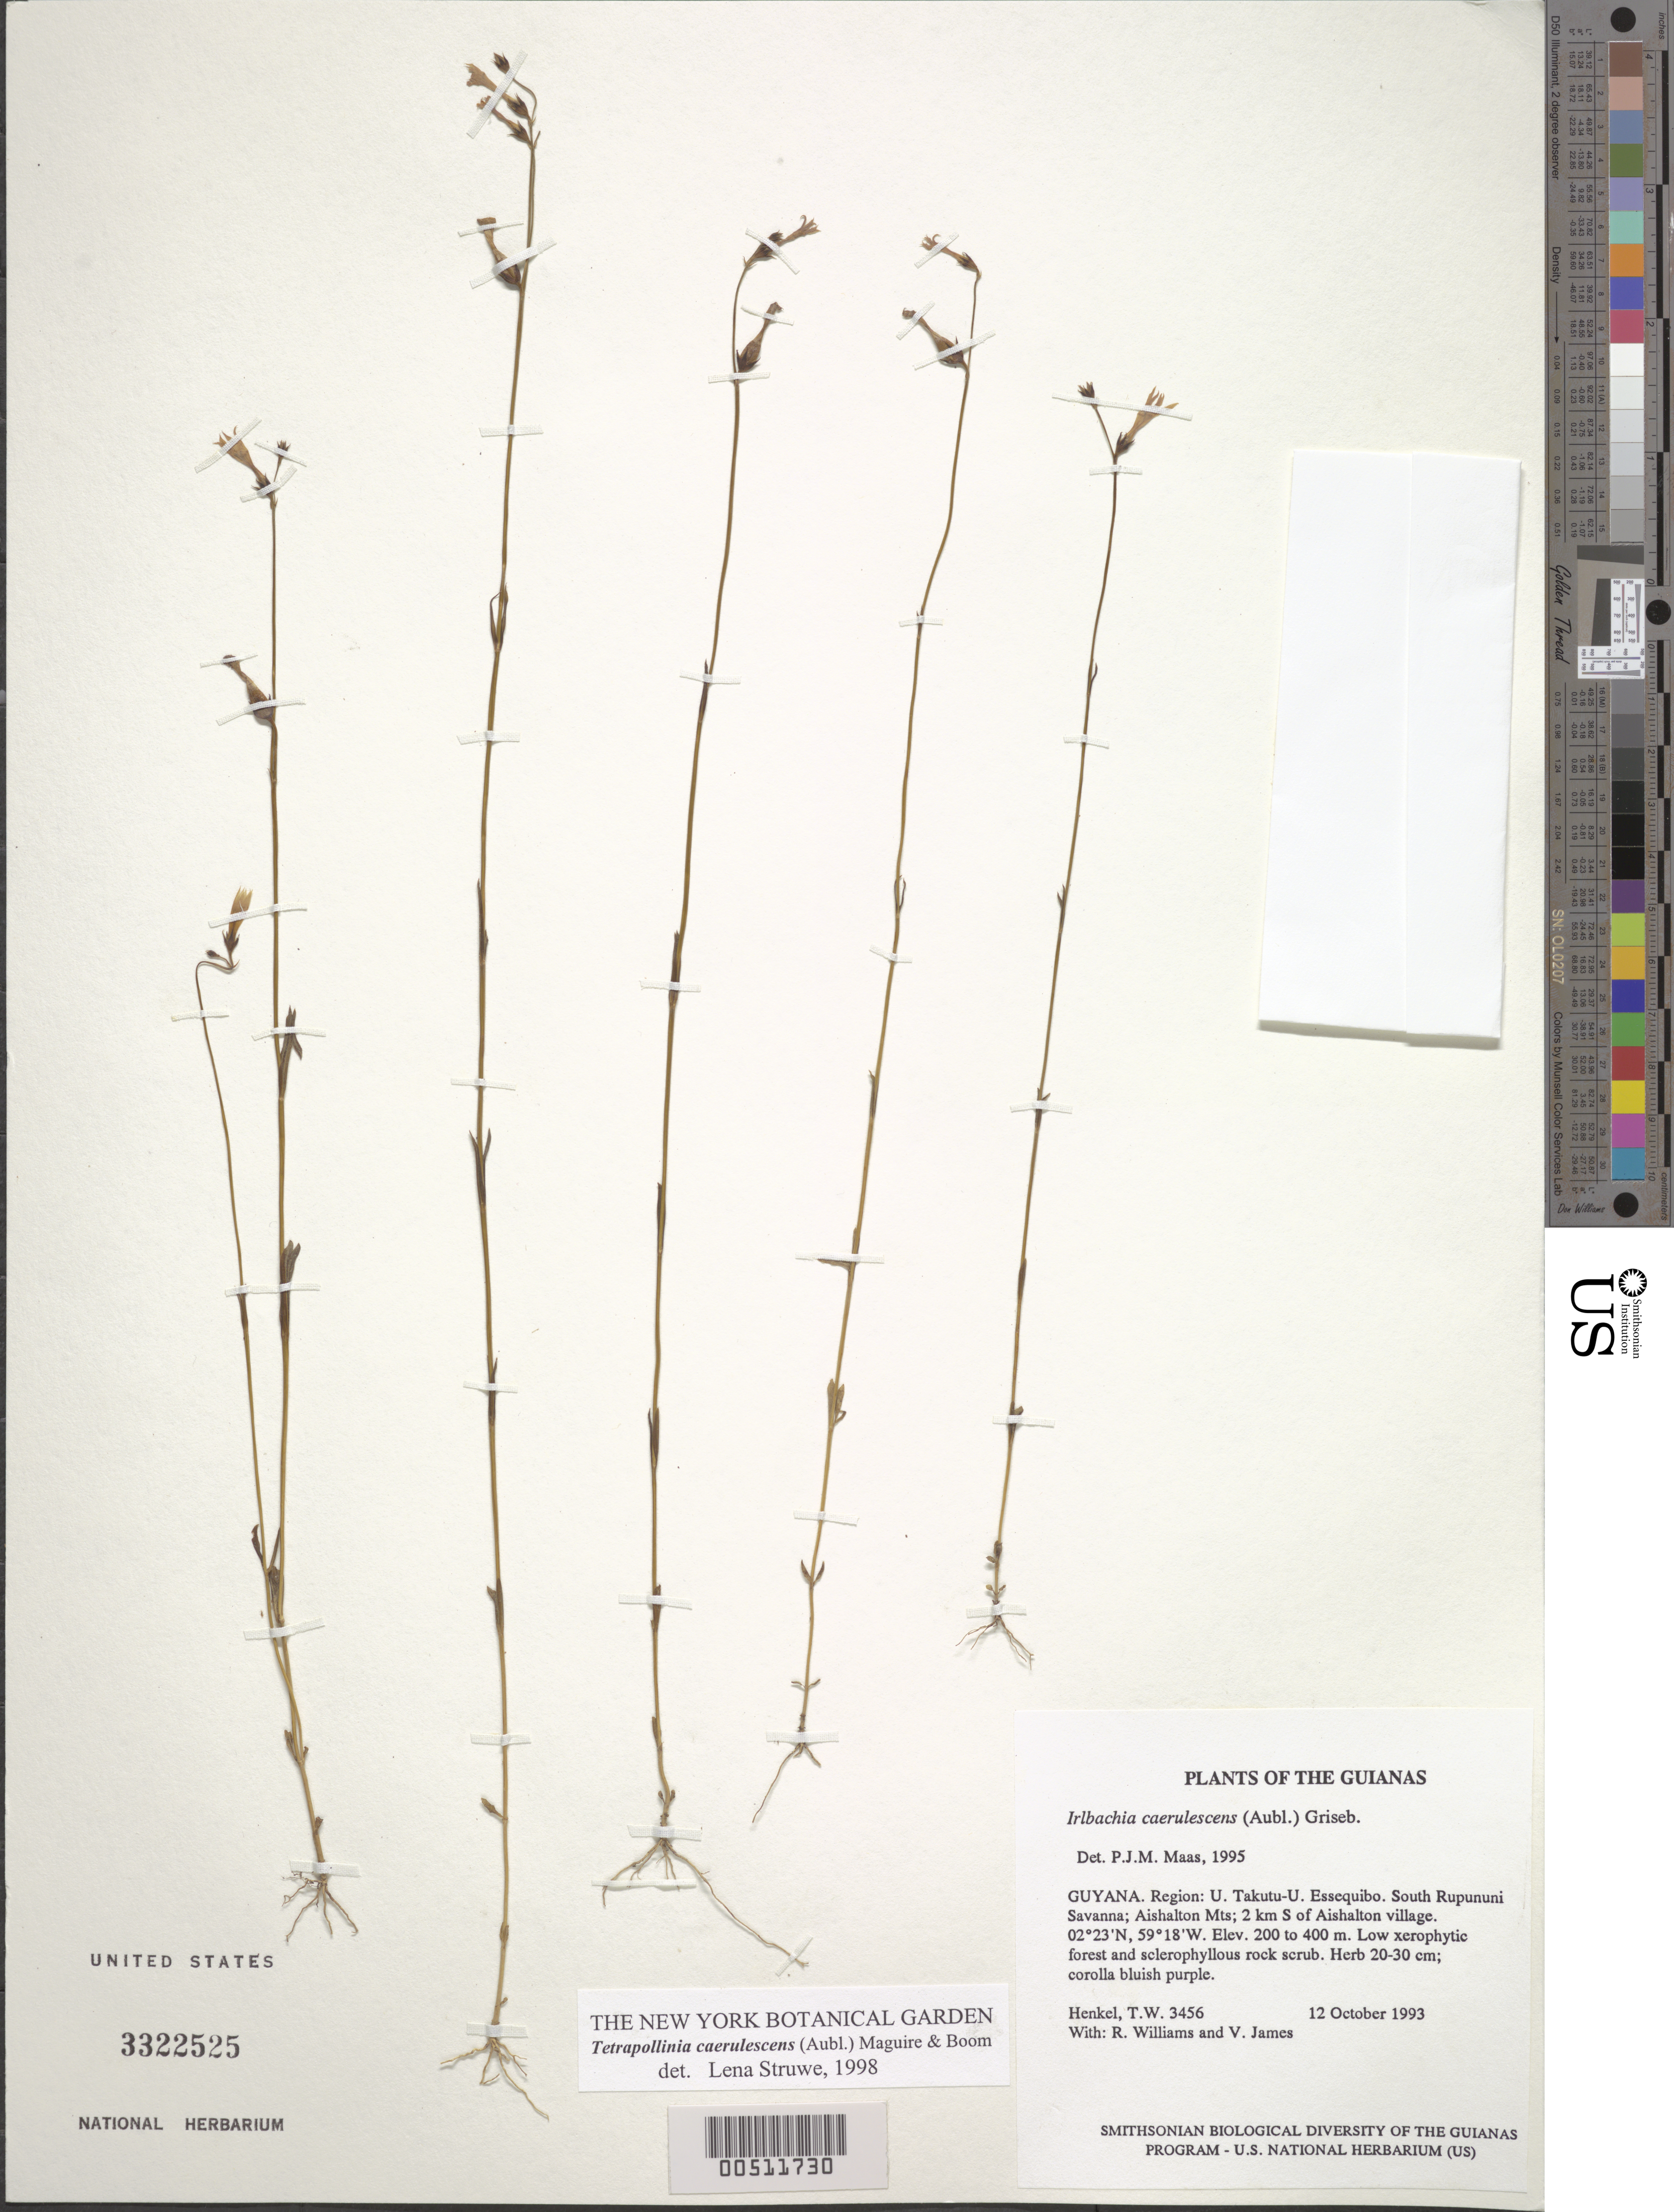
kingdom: Plantae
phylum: Tracheophyta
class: Magnoliopsida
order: Gentianales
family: Gentianaceae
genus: Irlbachia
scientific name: Irlbachia caerulescens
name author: (Aubl.) Griseb.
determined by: Maas, Paul J. M.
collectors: T. Henkel, R. Williams & V. James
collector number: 3456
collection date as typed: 12 October 1993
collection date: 1993-10-12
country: Guyana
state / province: U. Takutu-U. Essequibo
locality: South Rupununi Savanna; Aishalton Mts; 2 km S of Aishalton village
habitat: Low xerophytic forest and sclerophyllous rock scrub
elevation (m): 200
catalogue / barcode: US 3322525